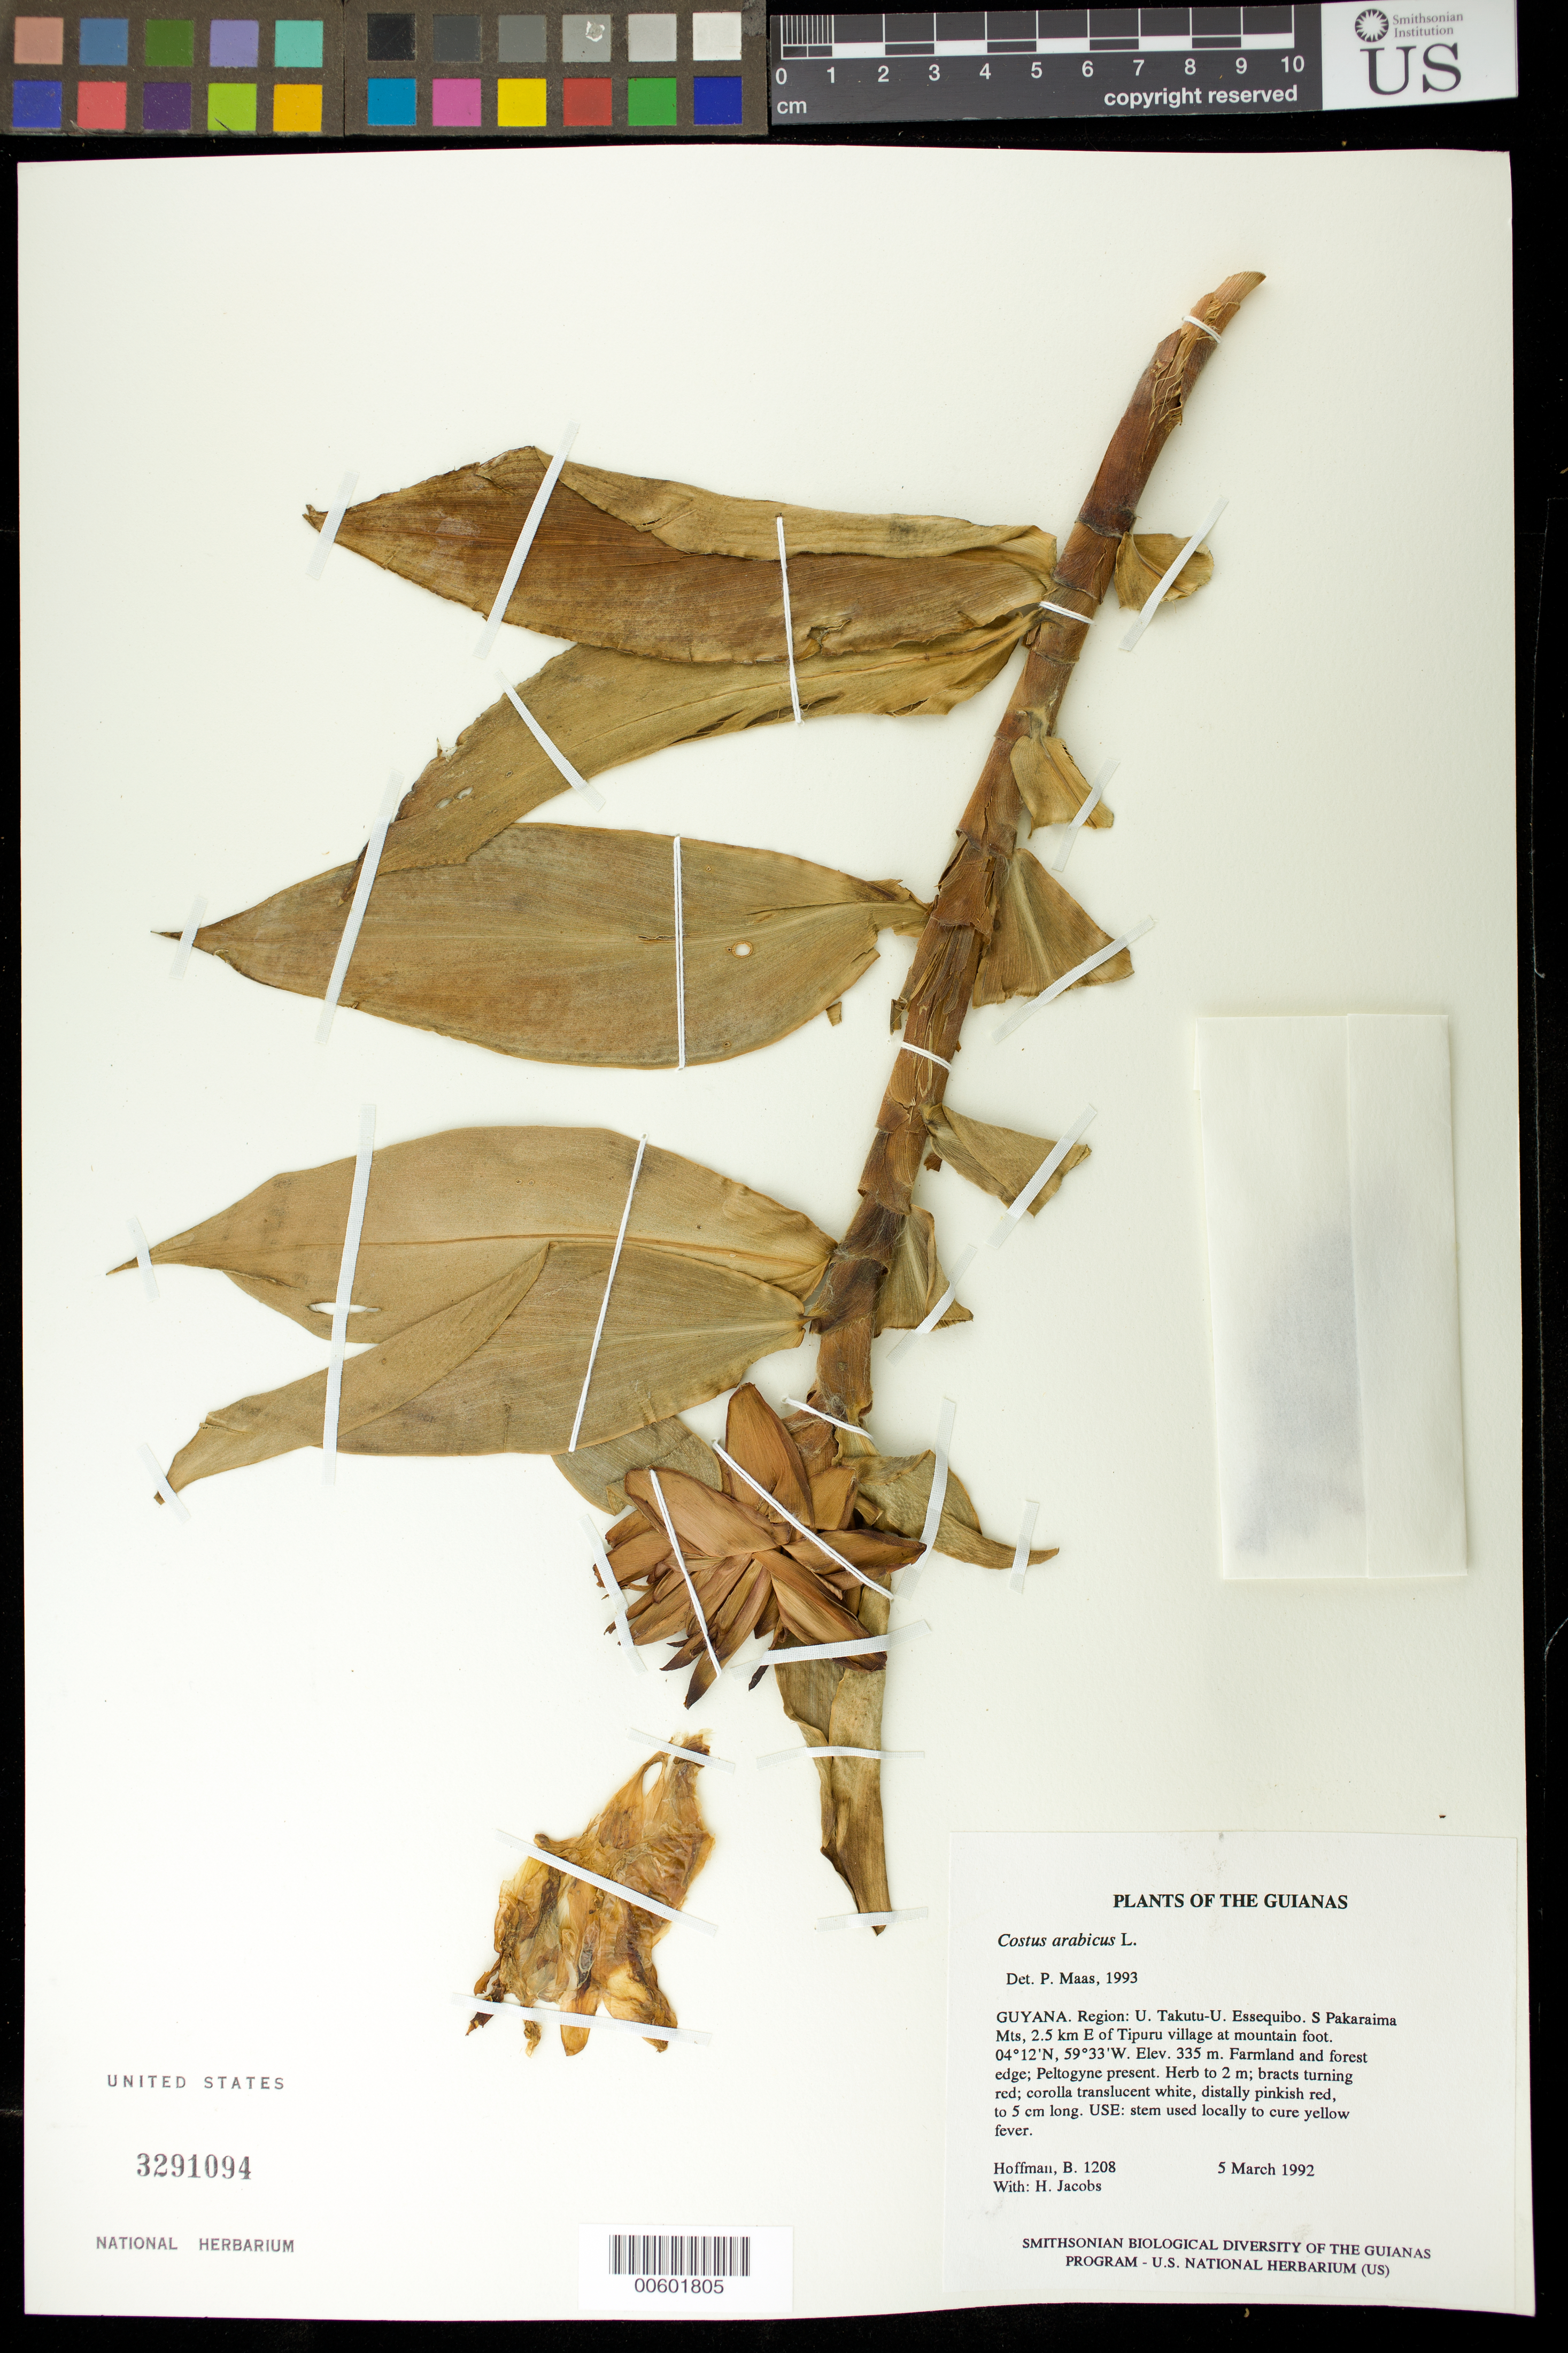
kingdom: Plantae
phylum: Tracheophyta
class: Liliopsida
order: Zingiberales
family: Costaceae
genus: Costus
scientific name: Costus arabicus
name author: L.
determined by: Maas, Paul J. M.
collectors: B. Hoffman & H. Jacobs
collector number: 1208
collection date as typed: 5 March 1992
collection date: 1992-03-05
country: Guyana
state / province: U. Takutu-U. Essequibo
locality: S Pakaraima Mts, 2.5 km E of Tipuru Village at mountain foot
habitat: Farmland and forest edge; Peltogyne present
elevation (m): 335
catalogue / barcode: US 3291094